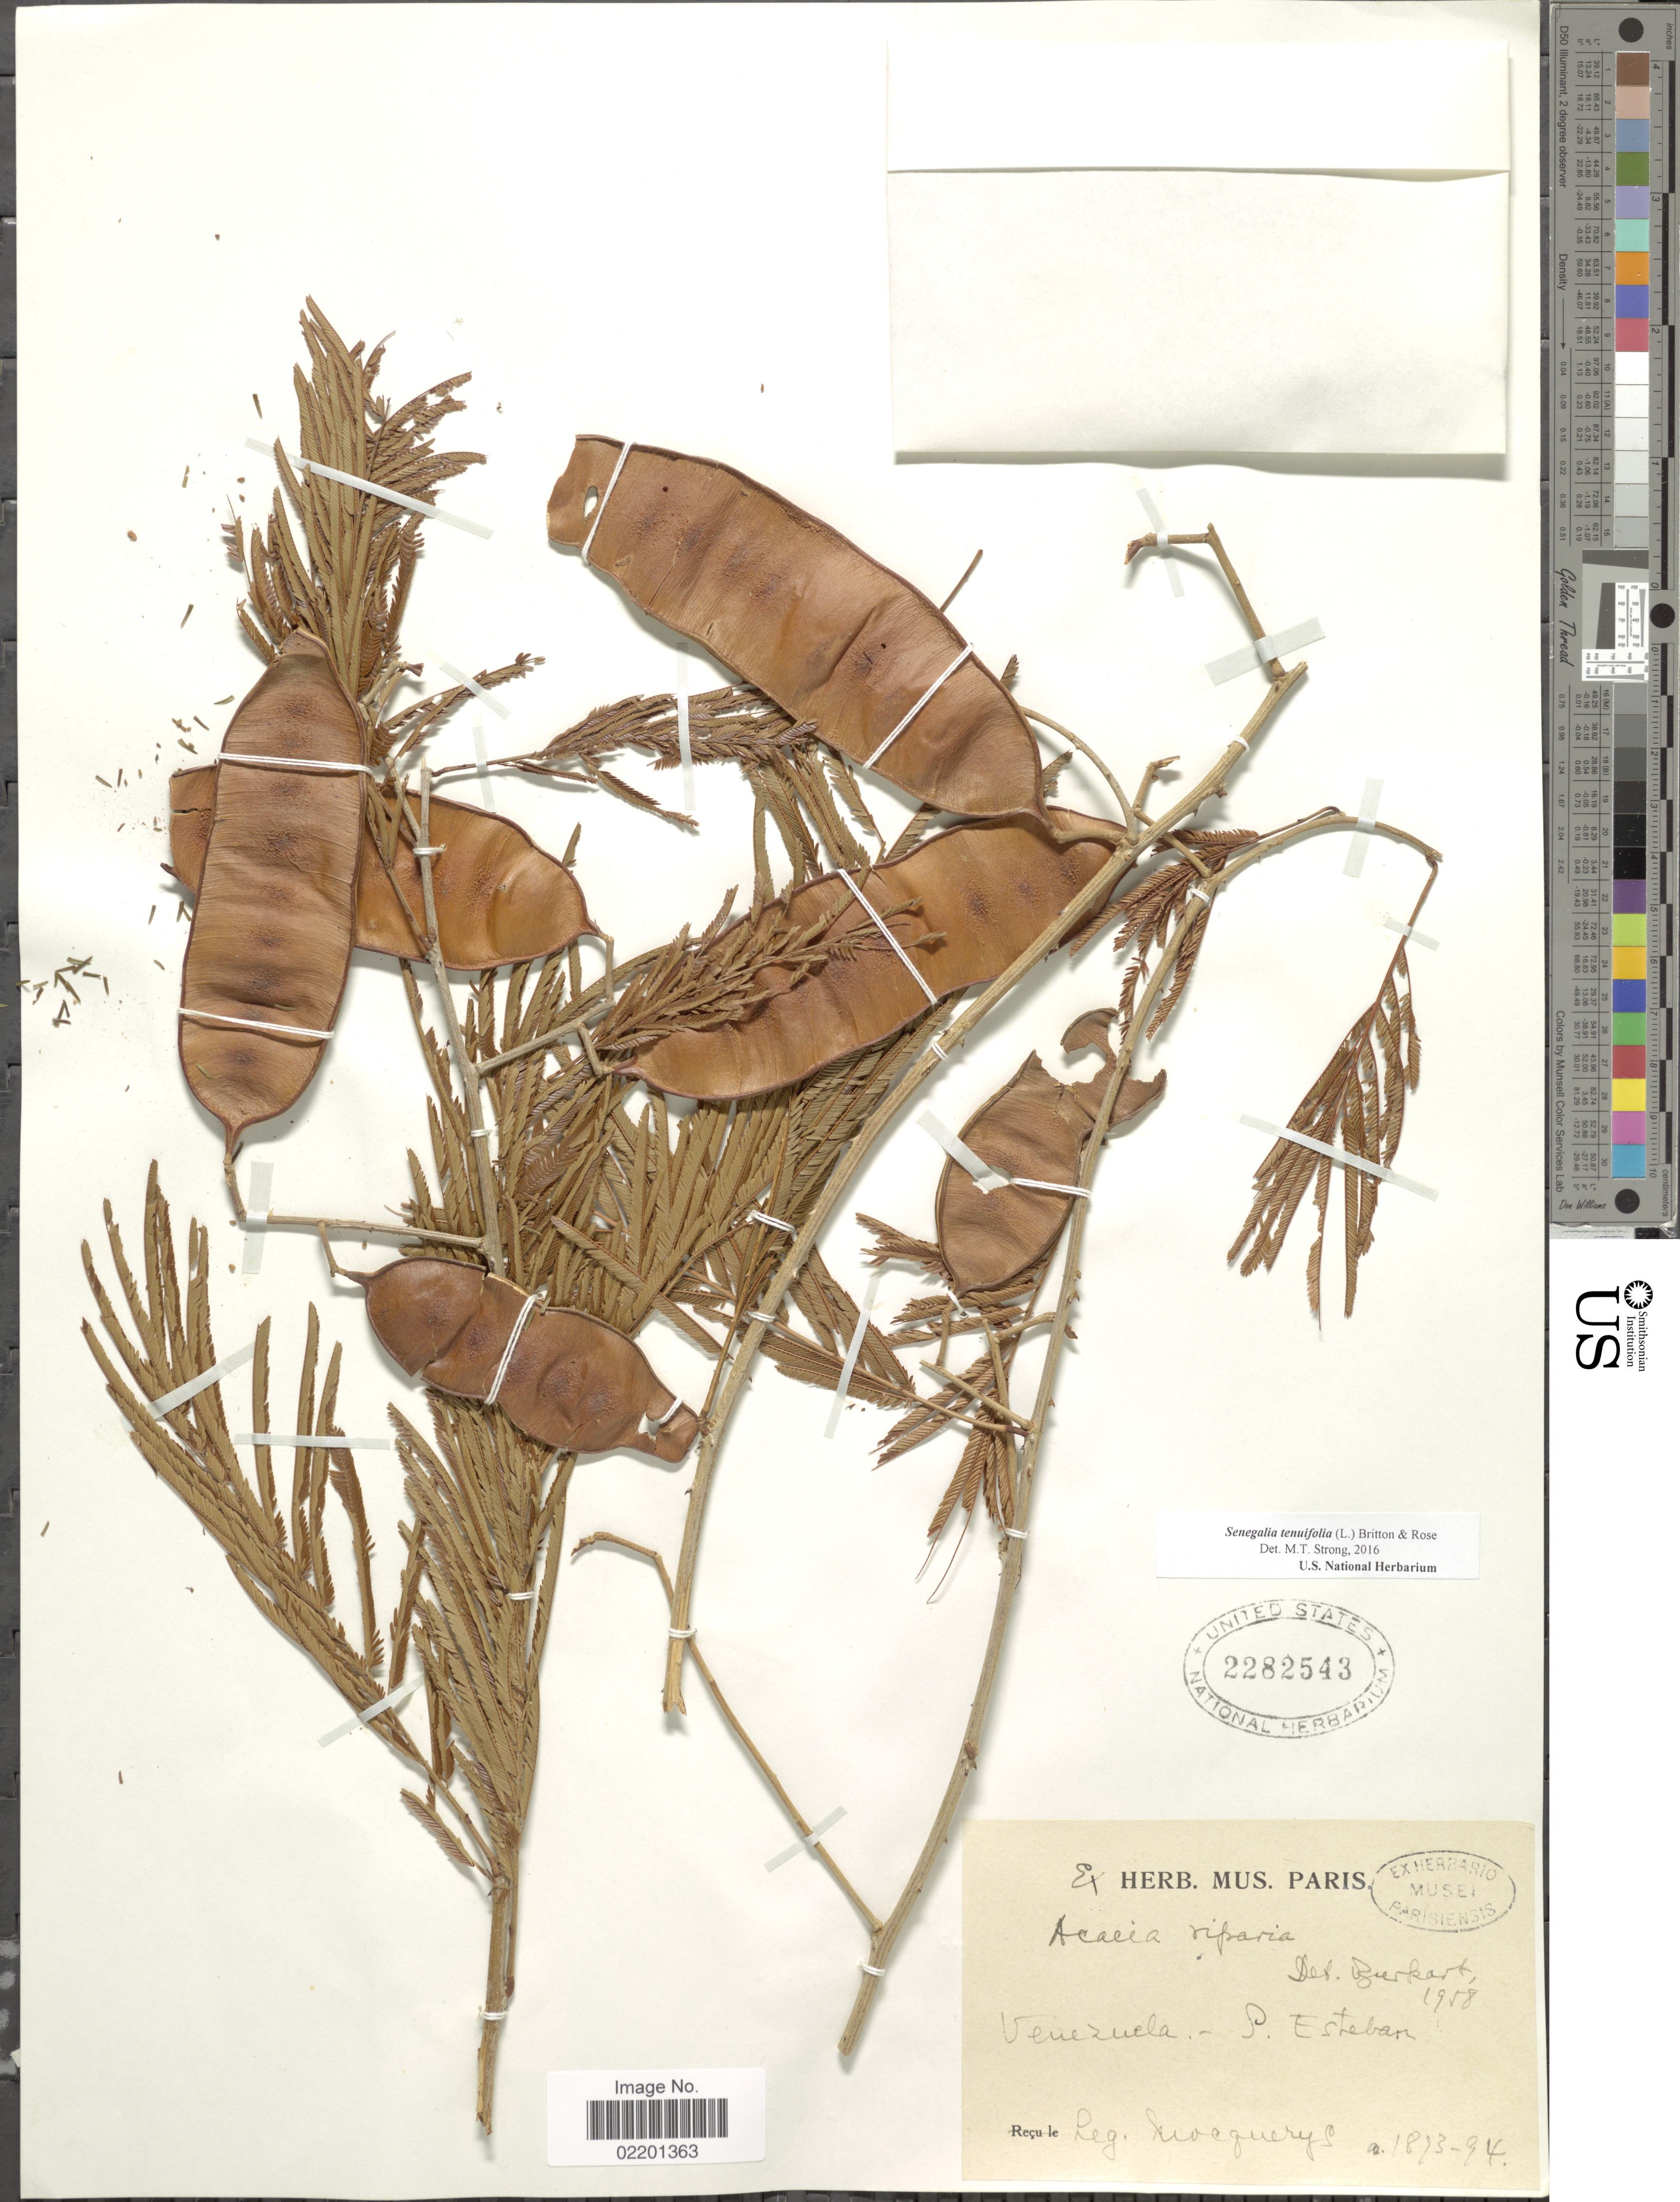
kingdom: Plantae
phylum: Tracheophyta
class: Magnoliopsida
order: Fabales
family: Fabaceae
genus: Senegalia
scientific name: Senegalia tenuifolia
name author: (L.) Britton & Rose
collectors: A. Mocquerys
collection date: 1893/1894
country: Venezuela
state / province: Carabobo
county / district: Puerto Cabello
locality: San Esteban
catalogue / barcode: US 2282543